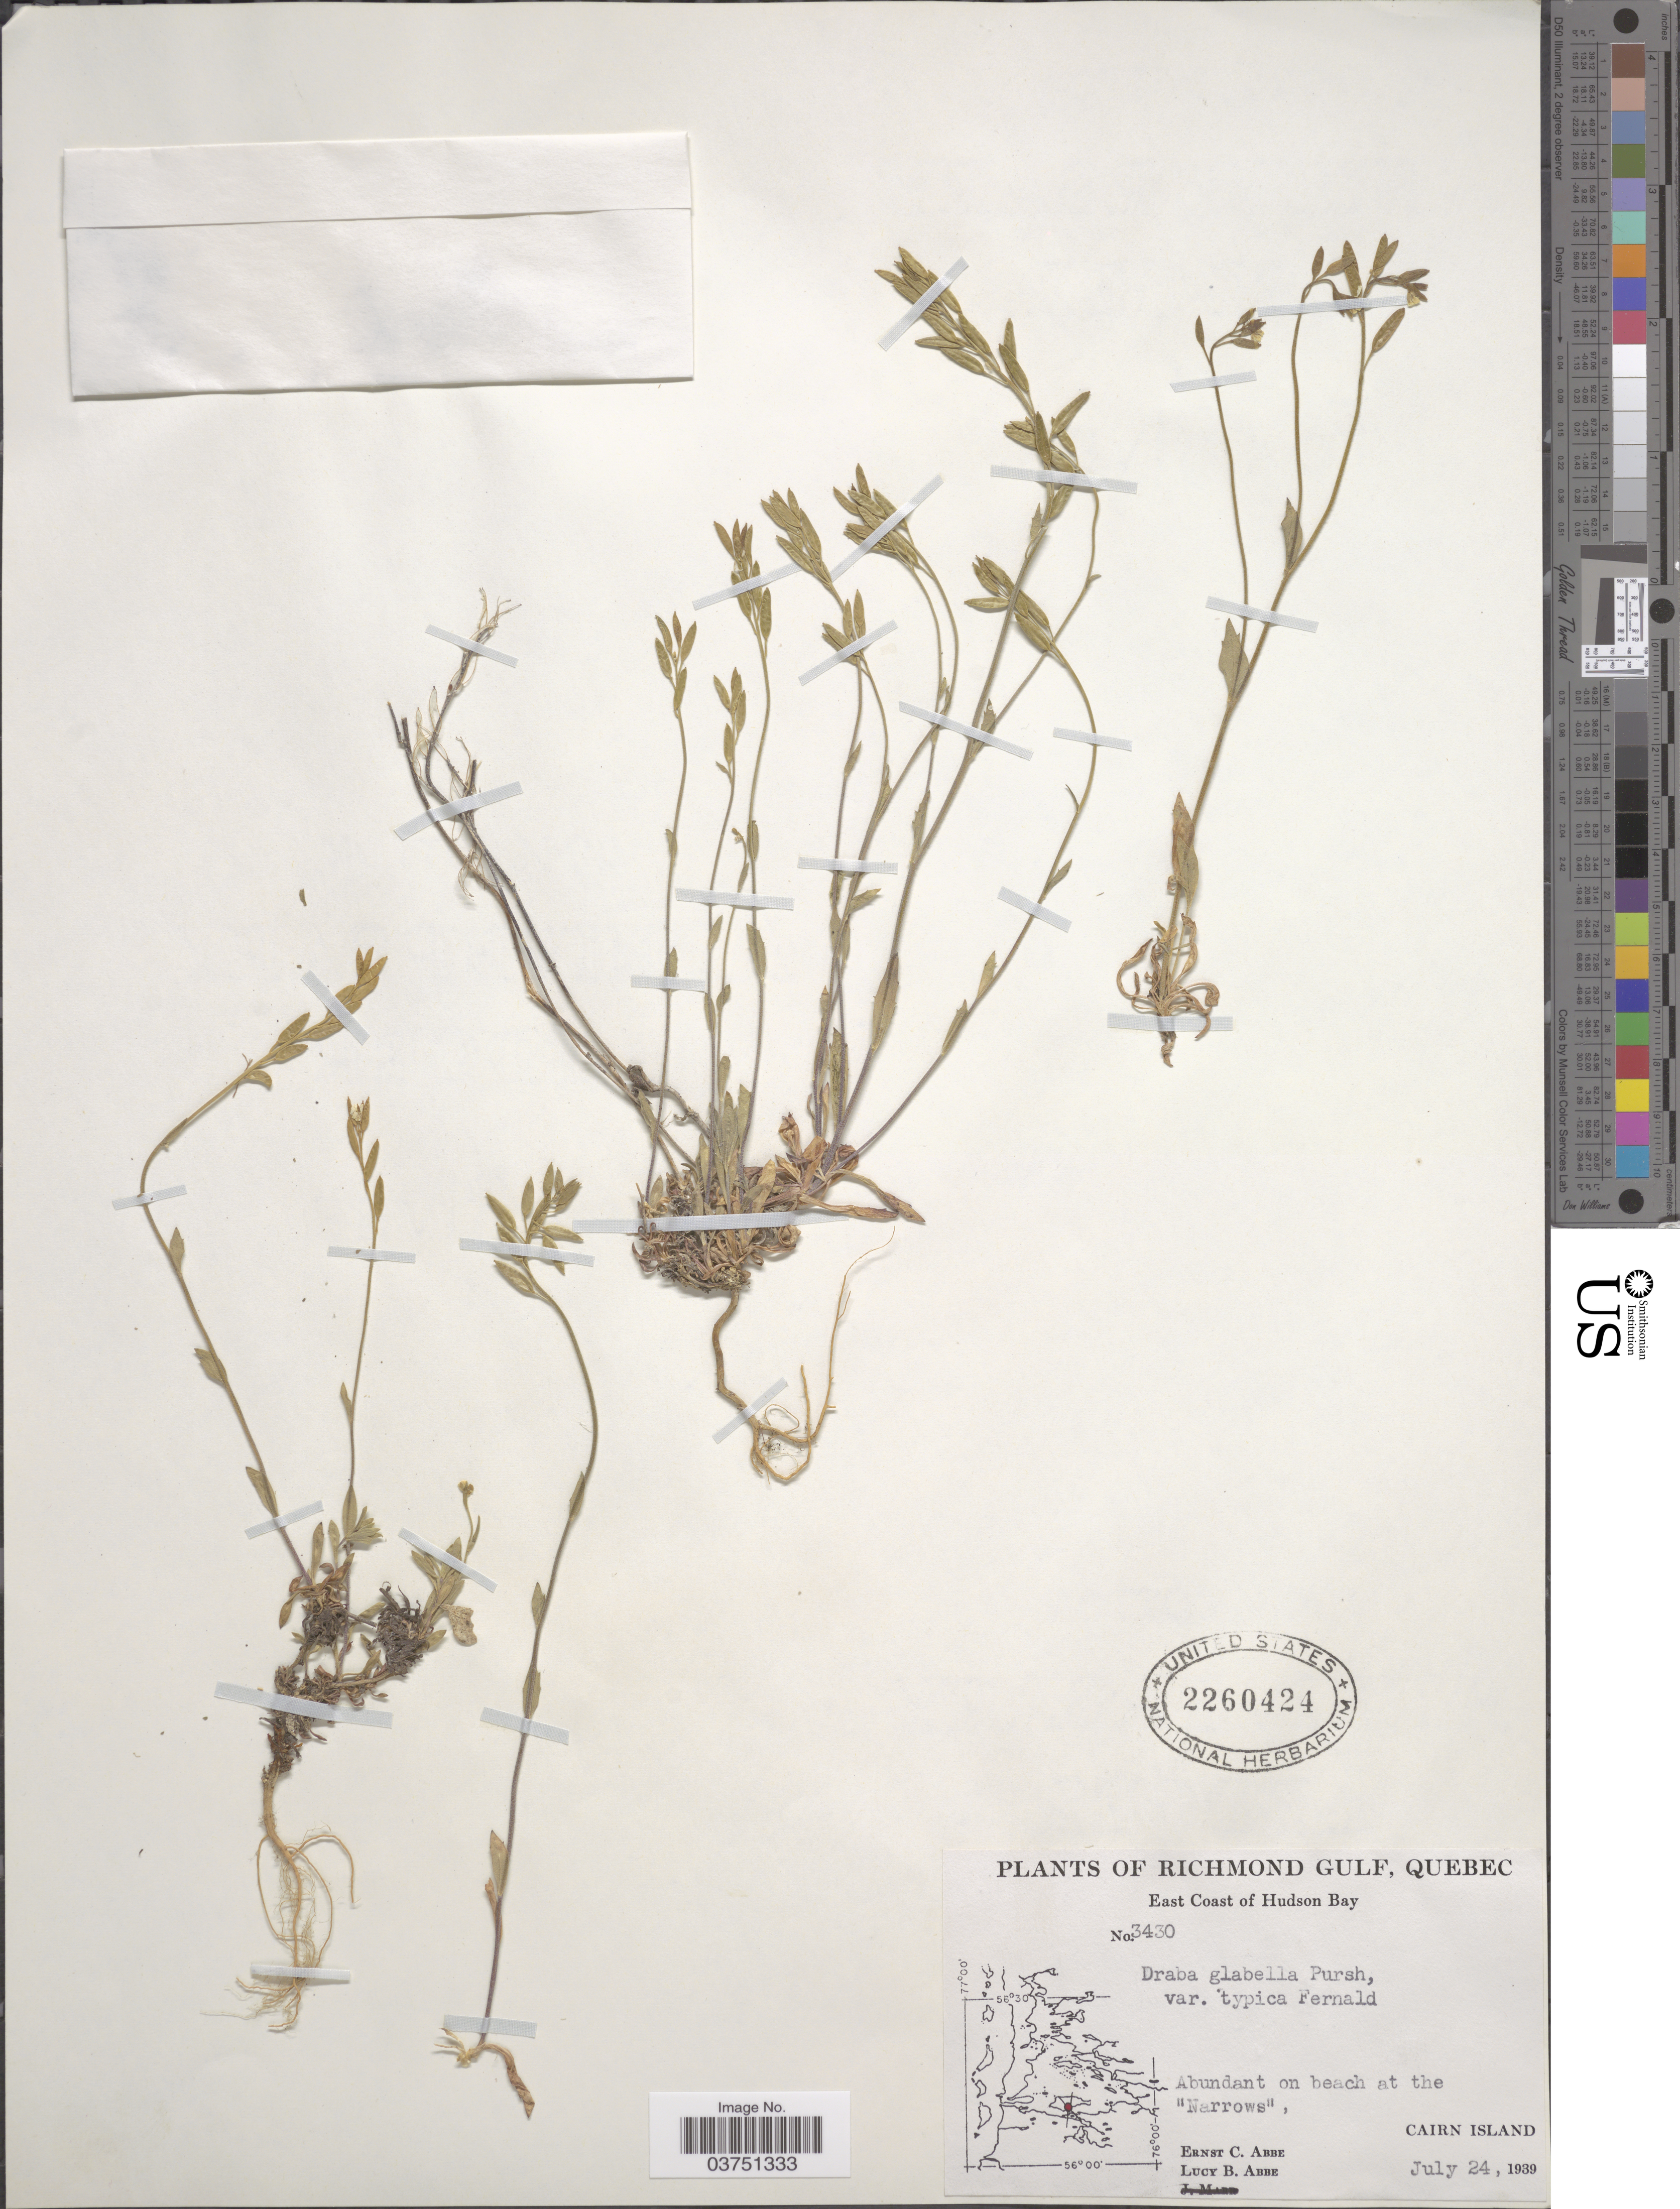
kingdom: Plantae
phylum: Tracheophyta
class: Magnoliopsida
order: Brassicales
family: Brassicaceae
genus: Draba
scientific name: Draba glabella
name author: Pursh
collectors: E. C. Abbe & L. B. Abbe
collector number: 3430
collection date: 1939-07-24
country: Canada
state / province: Quebec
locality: Richmond Gulf; East Coast of Hudson Bay. Cairn Island. Abundant on beach at the "Narrows".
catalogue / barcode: US 2260424